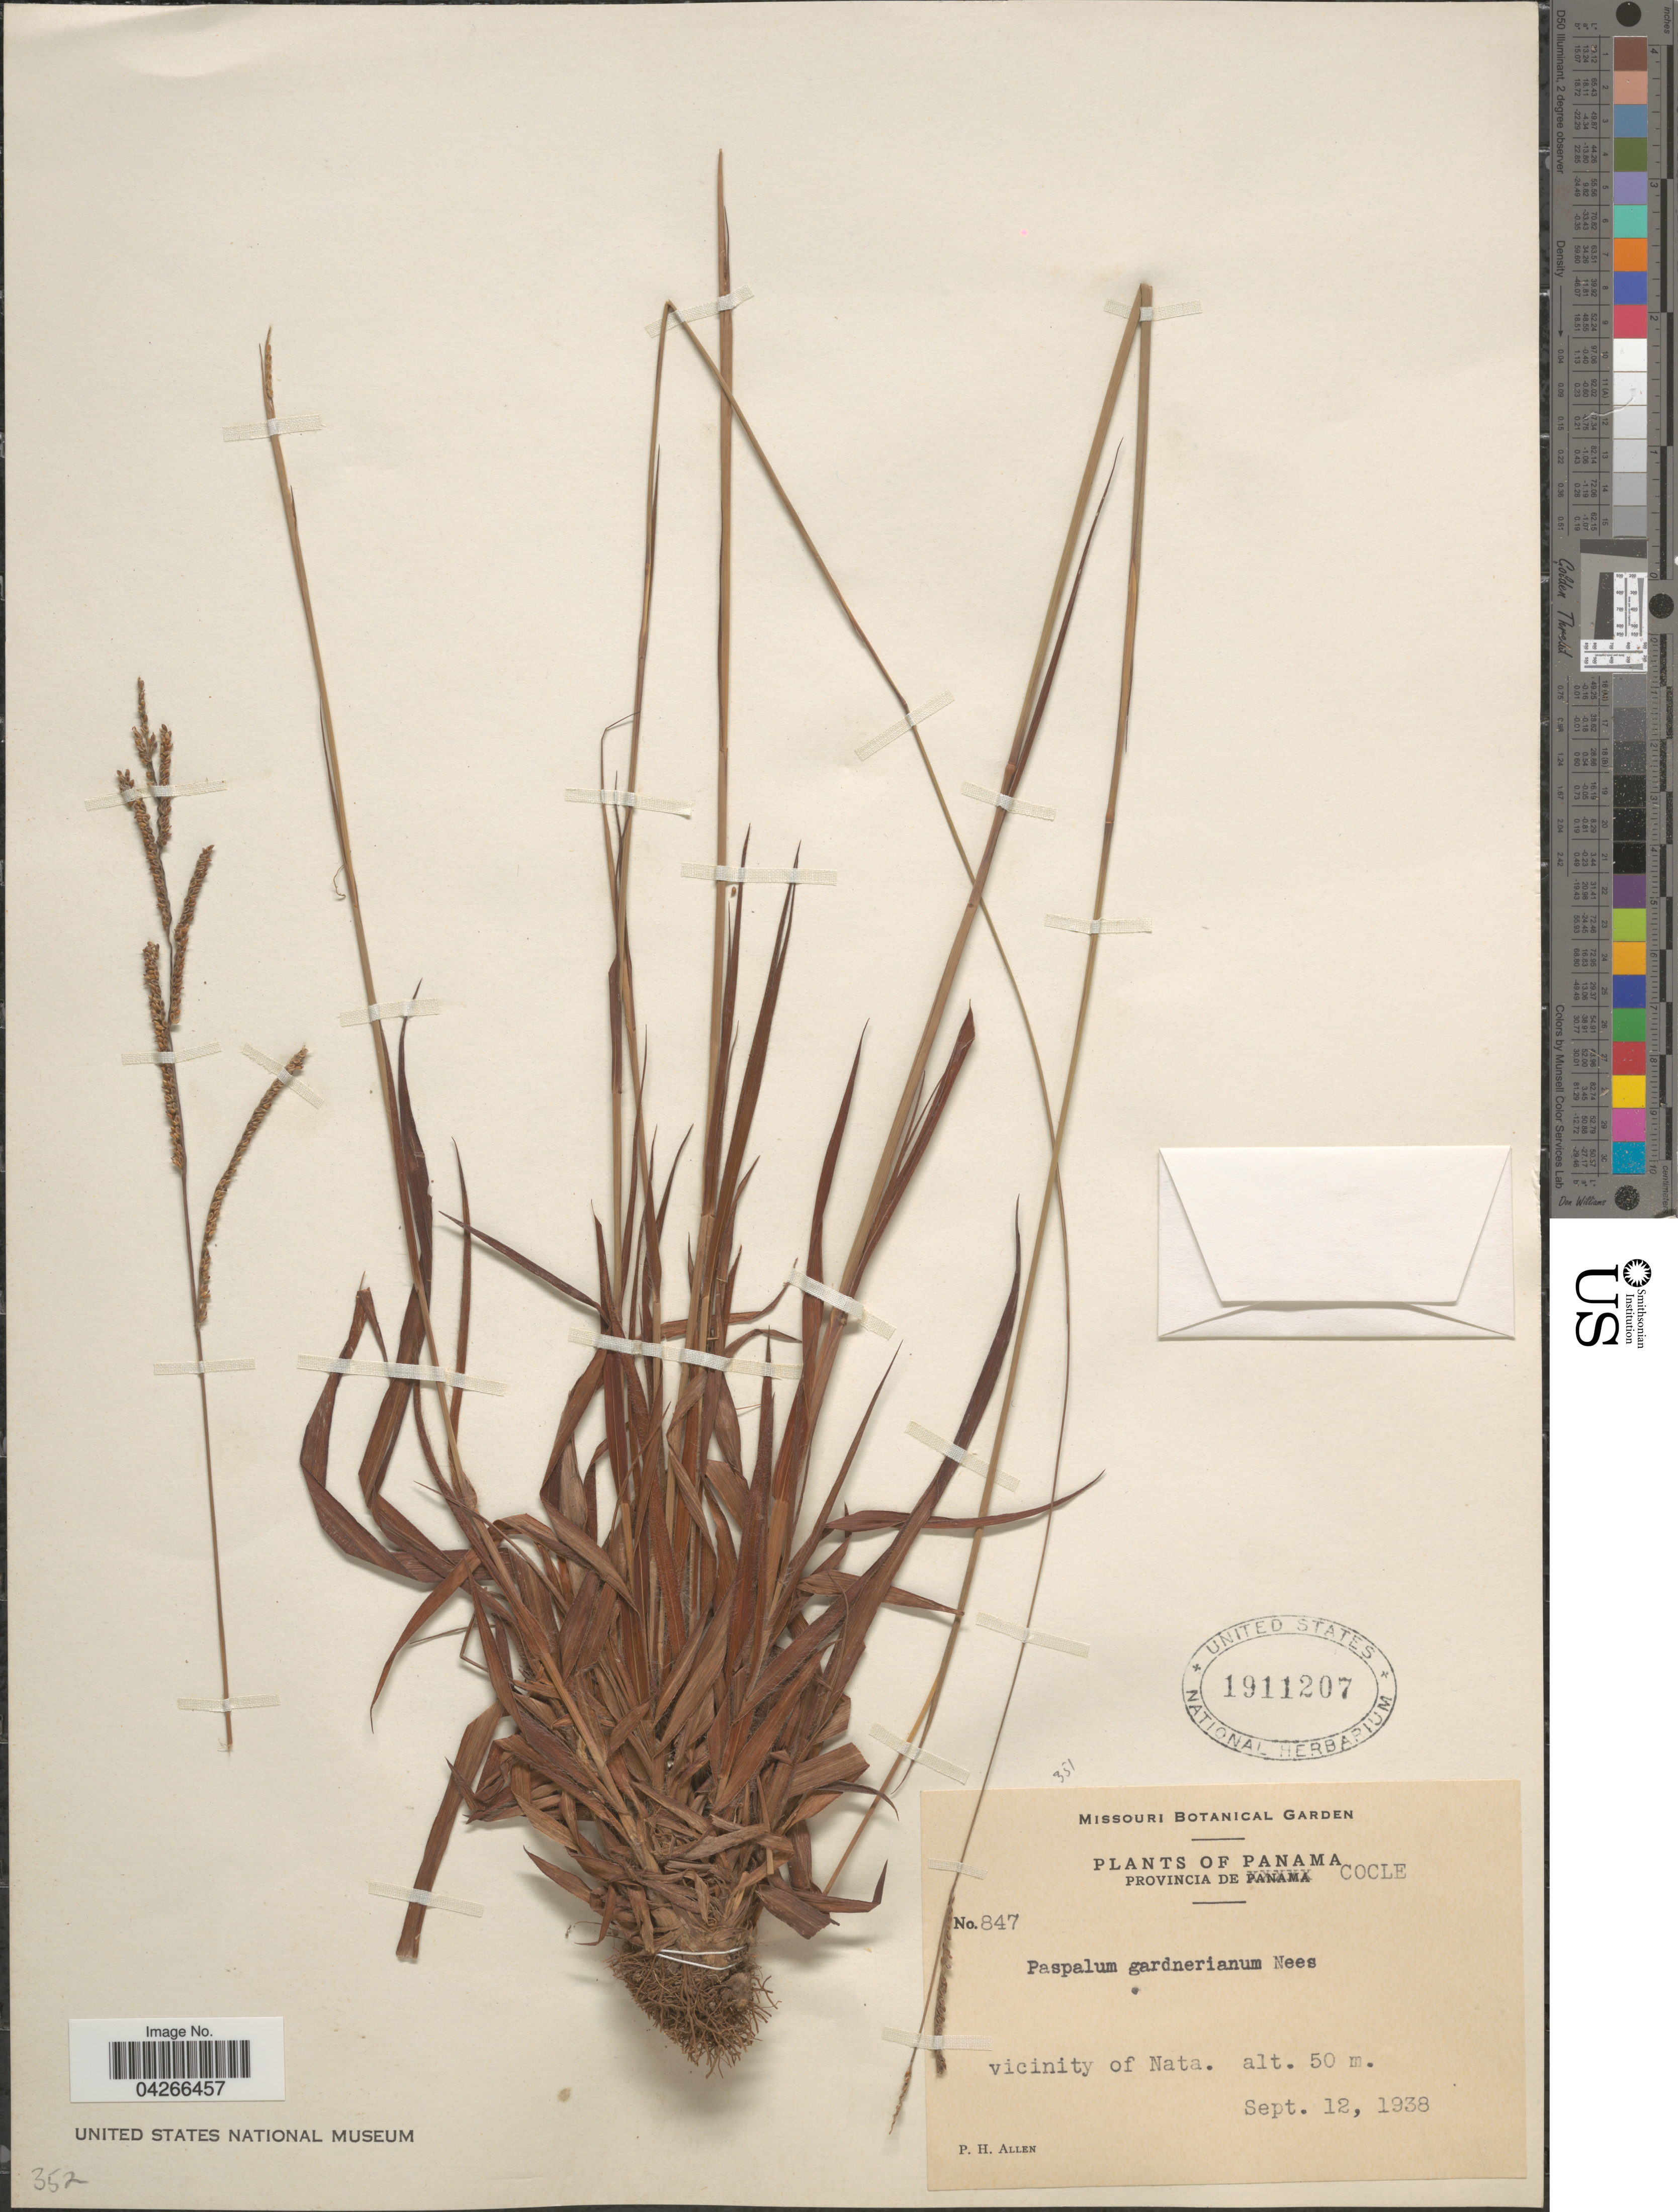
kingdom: Plantae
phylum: Tracheophyta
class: Liliopsida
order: Poales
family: Poaceae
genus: Paspalum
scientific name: Paspalum gardnerianum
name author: Nees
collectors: P. H. Allen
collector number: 847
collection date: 1938-09-12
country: Panama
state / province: Cocle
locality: Vicinity of Nata.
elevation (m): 50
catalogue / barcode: US 1911207